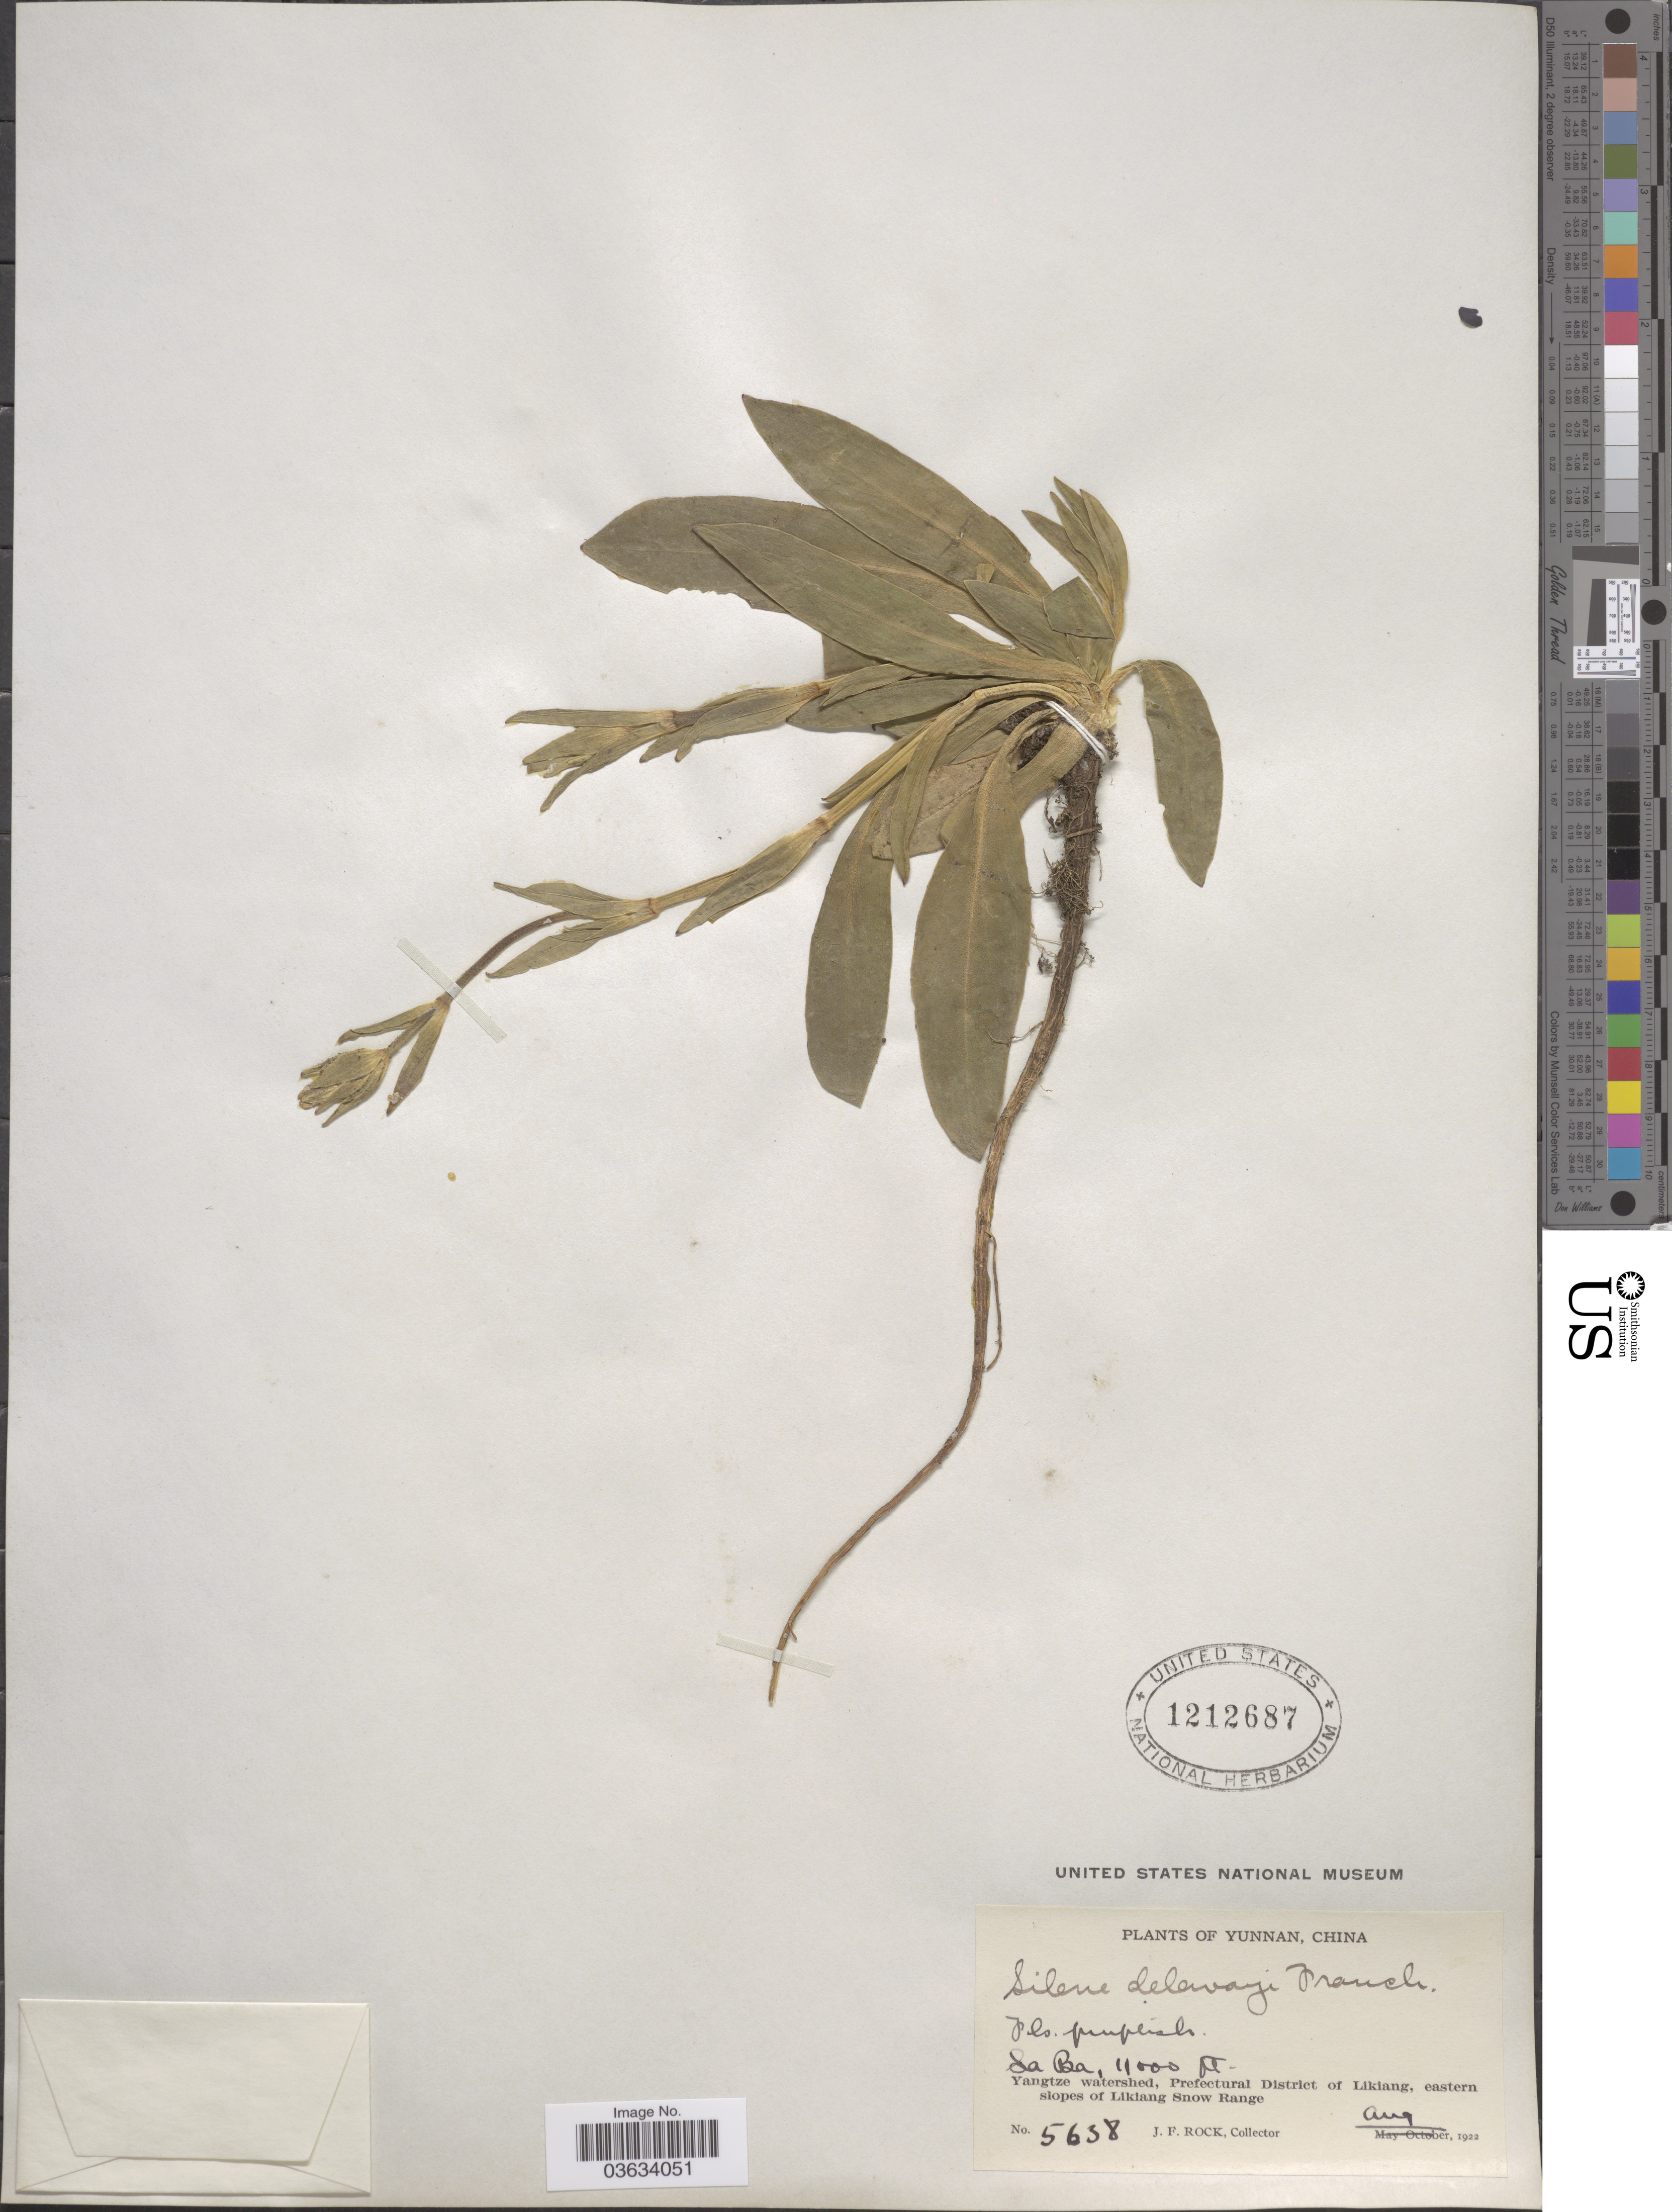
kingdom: Plantae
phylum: Tracheophyta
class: Magnoliopsida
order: Caryophyllales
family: Caryophyllaceae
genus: Silene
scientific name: Silene delavayi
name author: Franch.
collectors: J. Rock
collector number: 5638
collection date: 1922-08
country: China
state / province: Yunnan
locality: Sa Ba. Yangtze watershed, Prefectural District of Likiang, eastern slopes of Likiang Snow Range.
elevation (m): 3353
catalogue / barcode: US 1212687